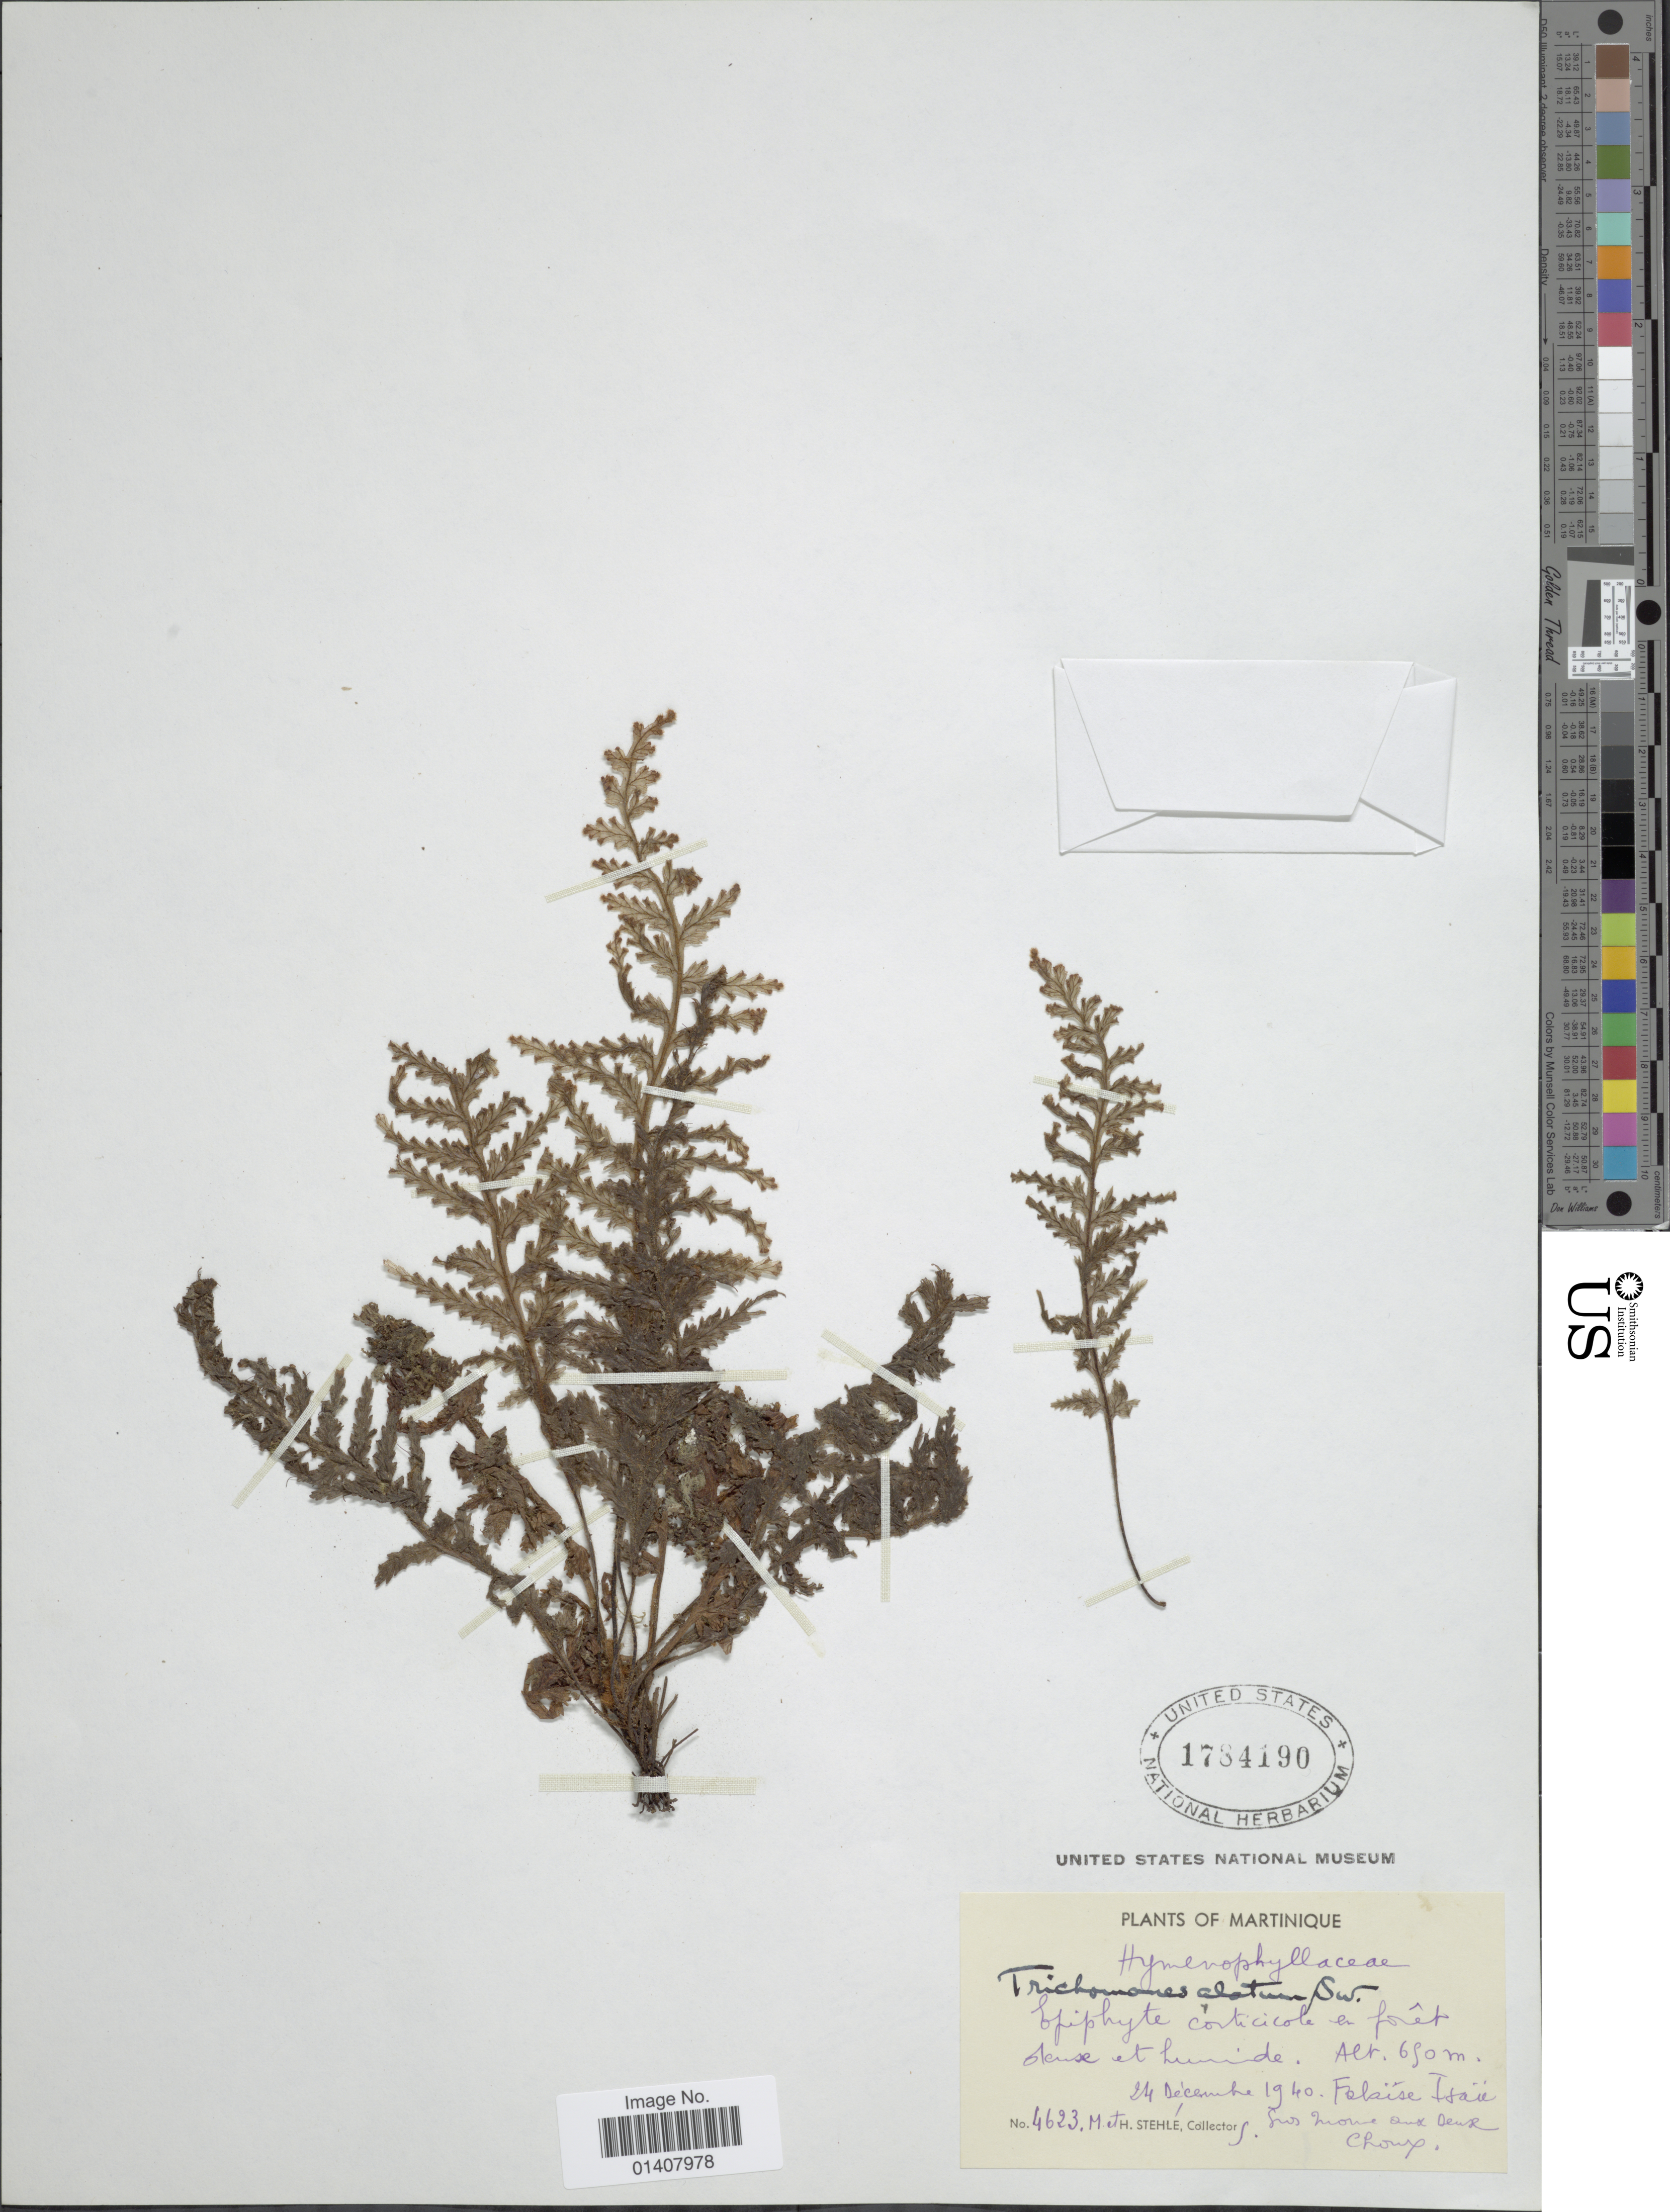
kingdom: Plantae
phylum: Tracheophyta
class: Polypodiopsida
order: Hymenophyllales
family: Hymenophyllaceae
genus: Trichomanes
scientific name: Trichomanes alatum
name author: Sw.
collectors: M. Stehlé & H. Stehlé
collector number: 4623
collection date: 1940-12-24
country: Martinique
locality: Martinique, Felaise Isaïe. Deux Choux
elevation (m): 650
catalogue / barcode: US 1734190